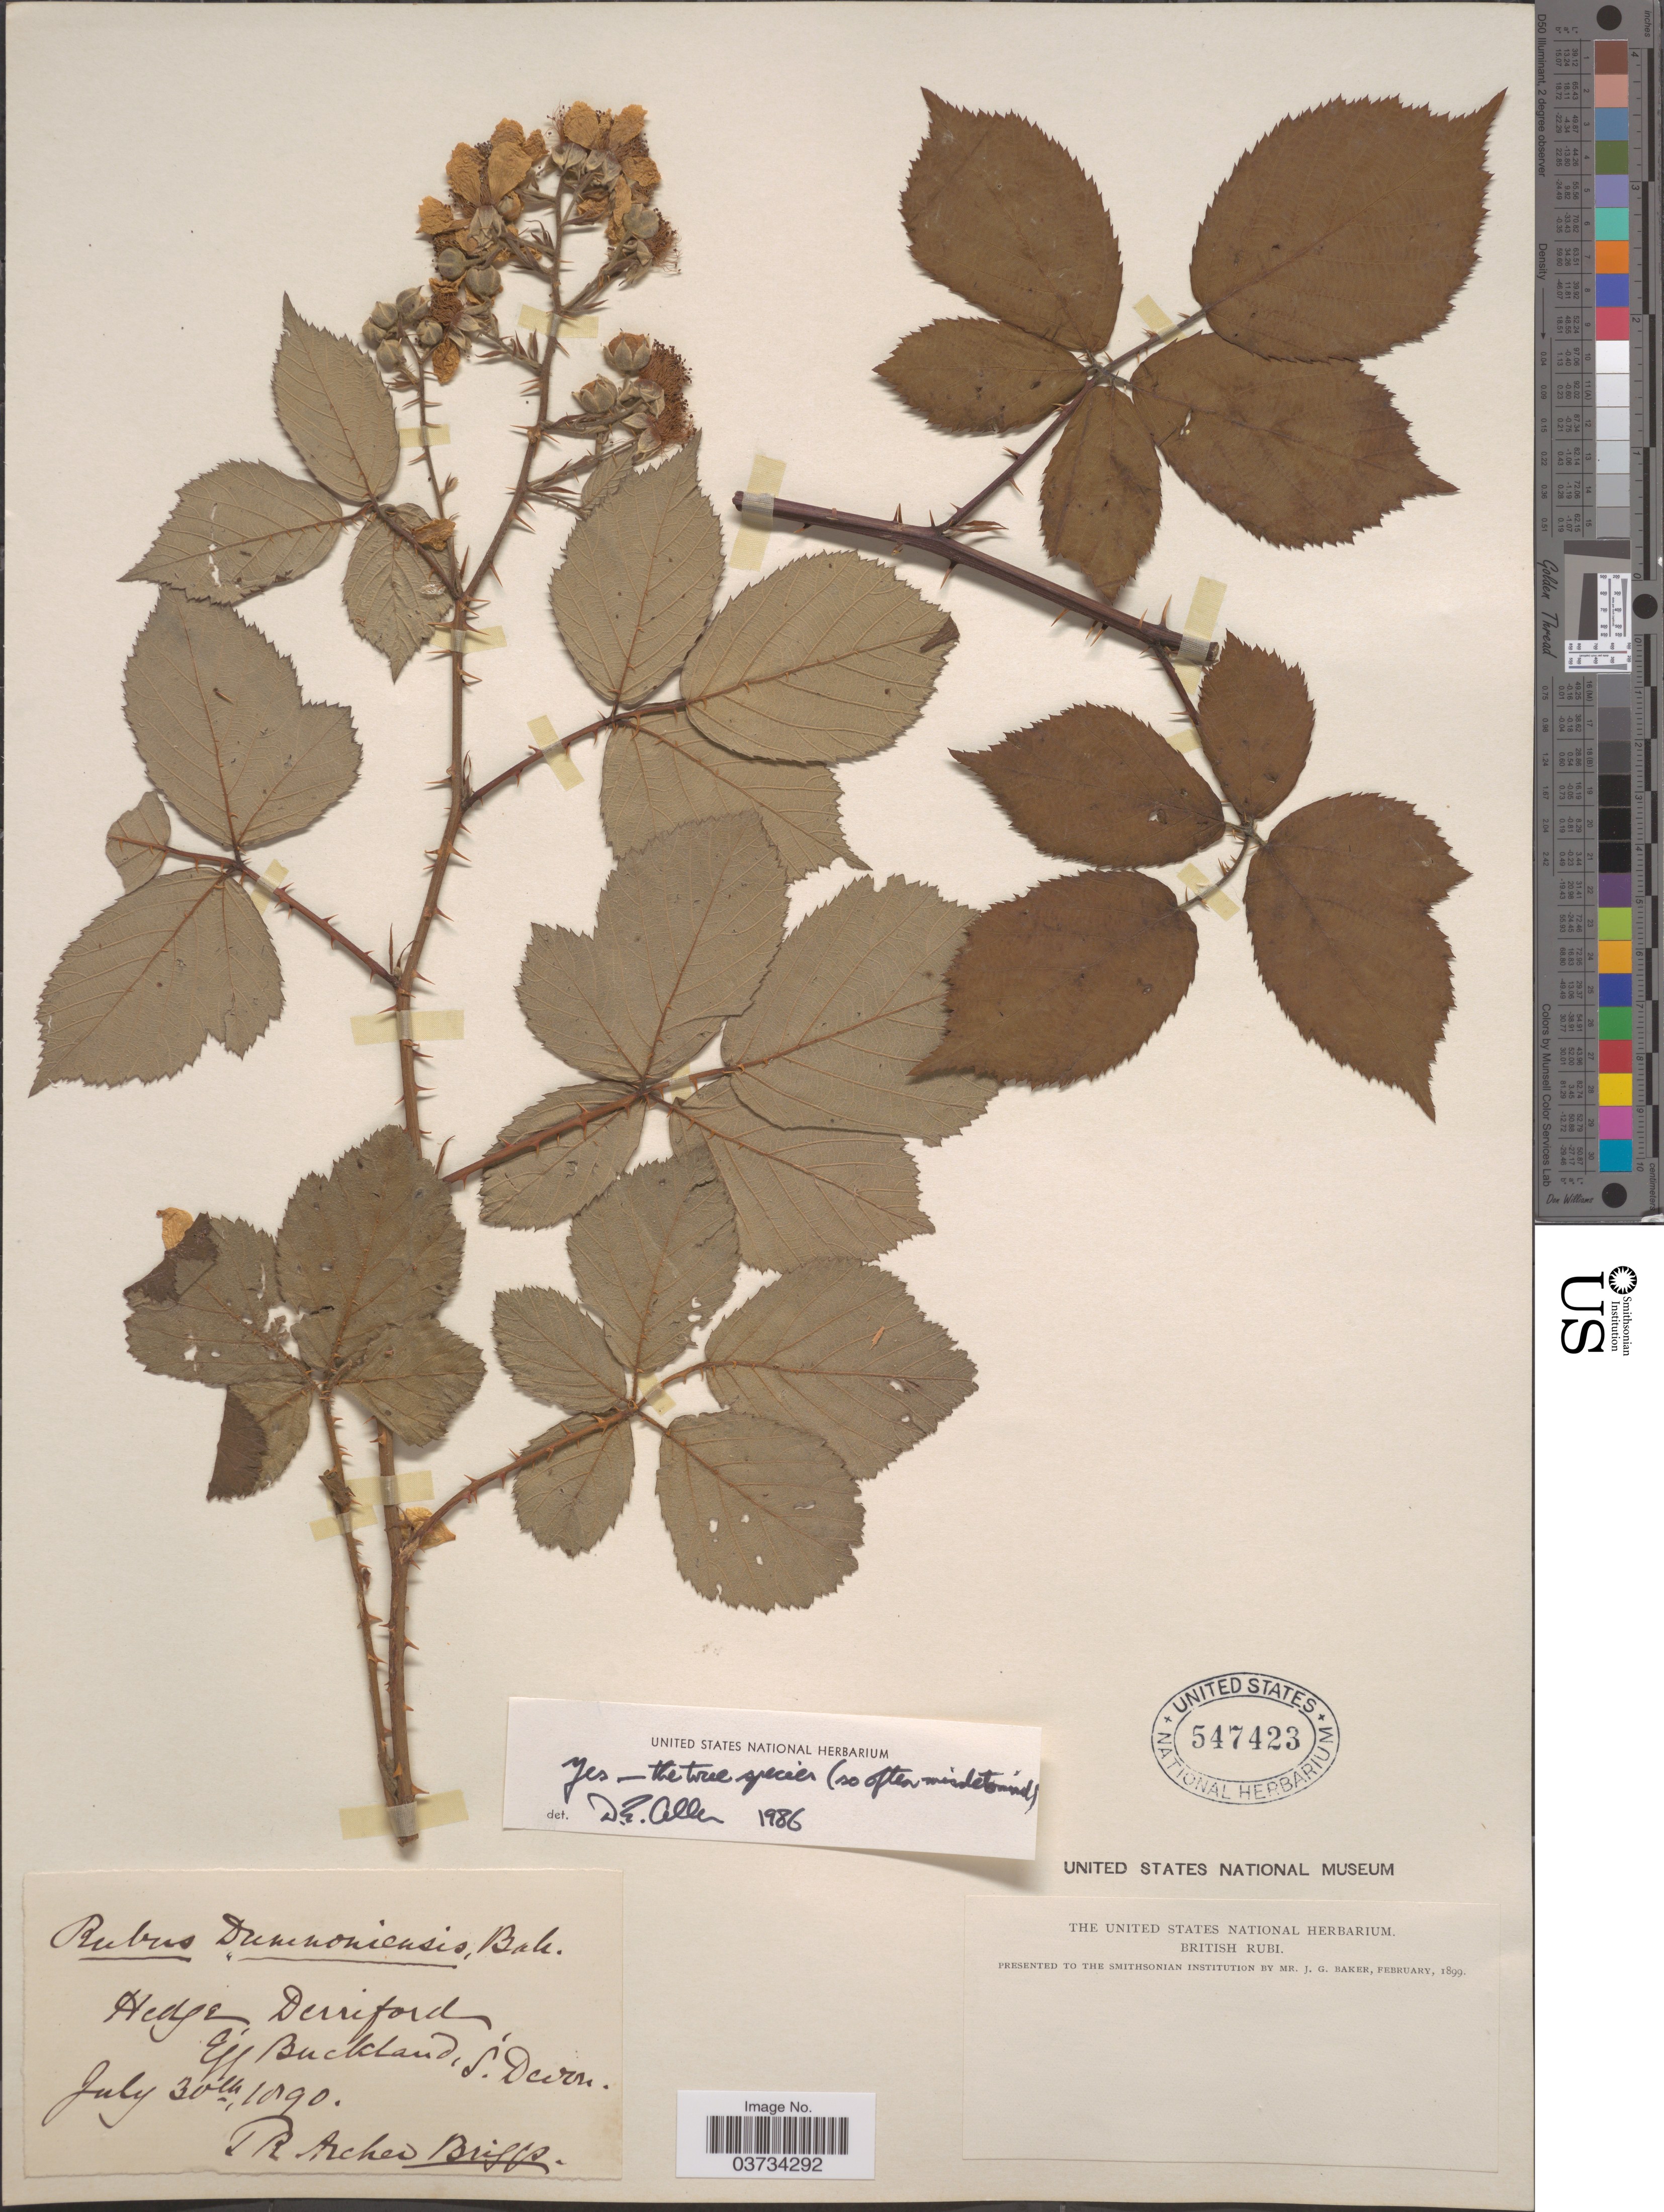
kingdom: Plantae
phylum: Tracheophyta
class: Magnoliopsida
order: Rosales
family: Rosaceae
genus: Rubus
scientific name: Rubus dumnoniensis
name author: Bab.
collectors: T. Briggs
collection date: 1890-07-30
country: United Kingdom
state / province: England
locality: Hedge Derriford, off Buckland, S. Devon.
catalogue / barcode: US 547423